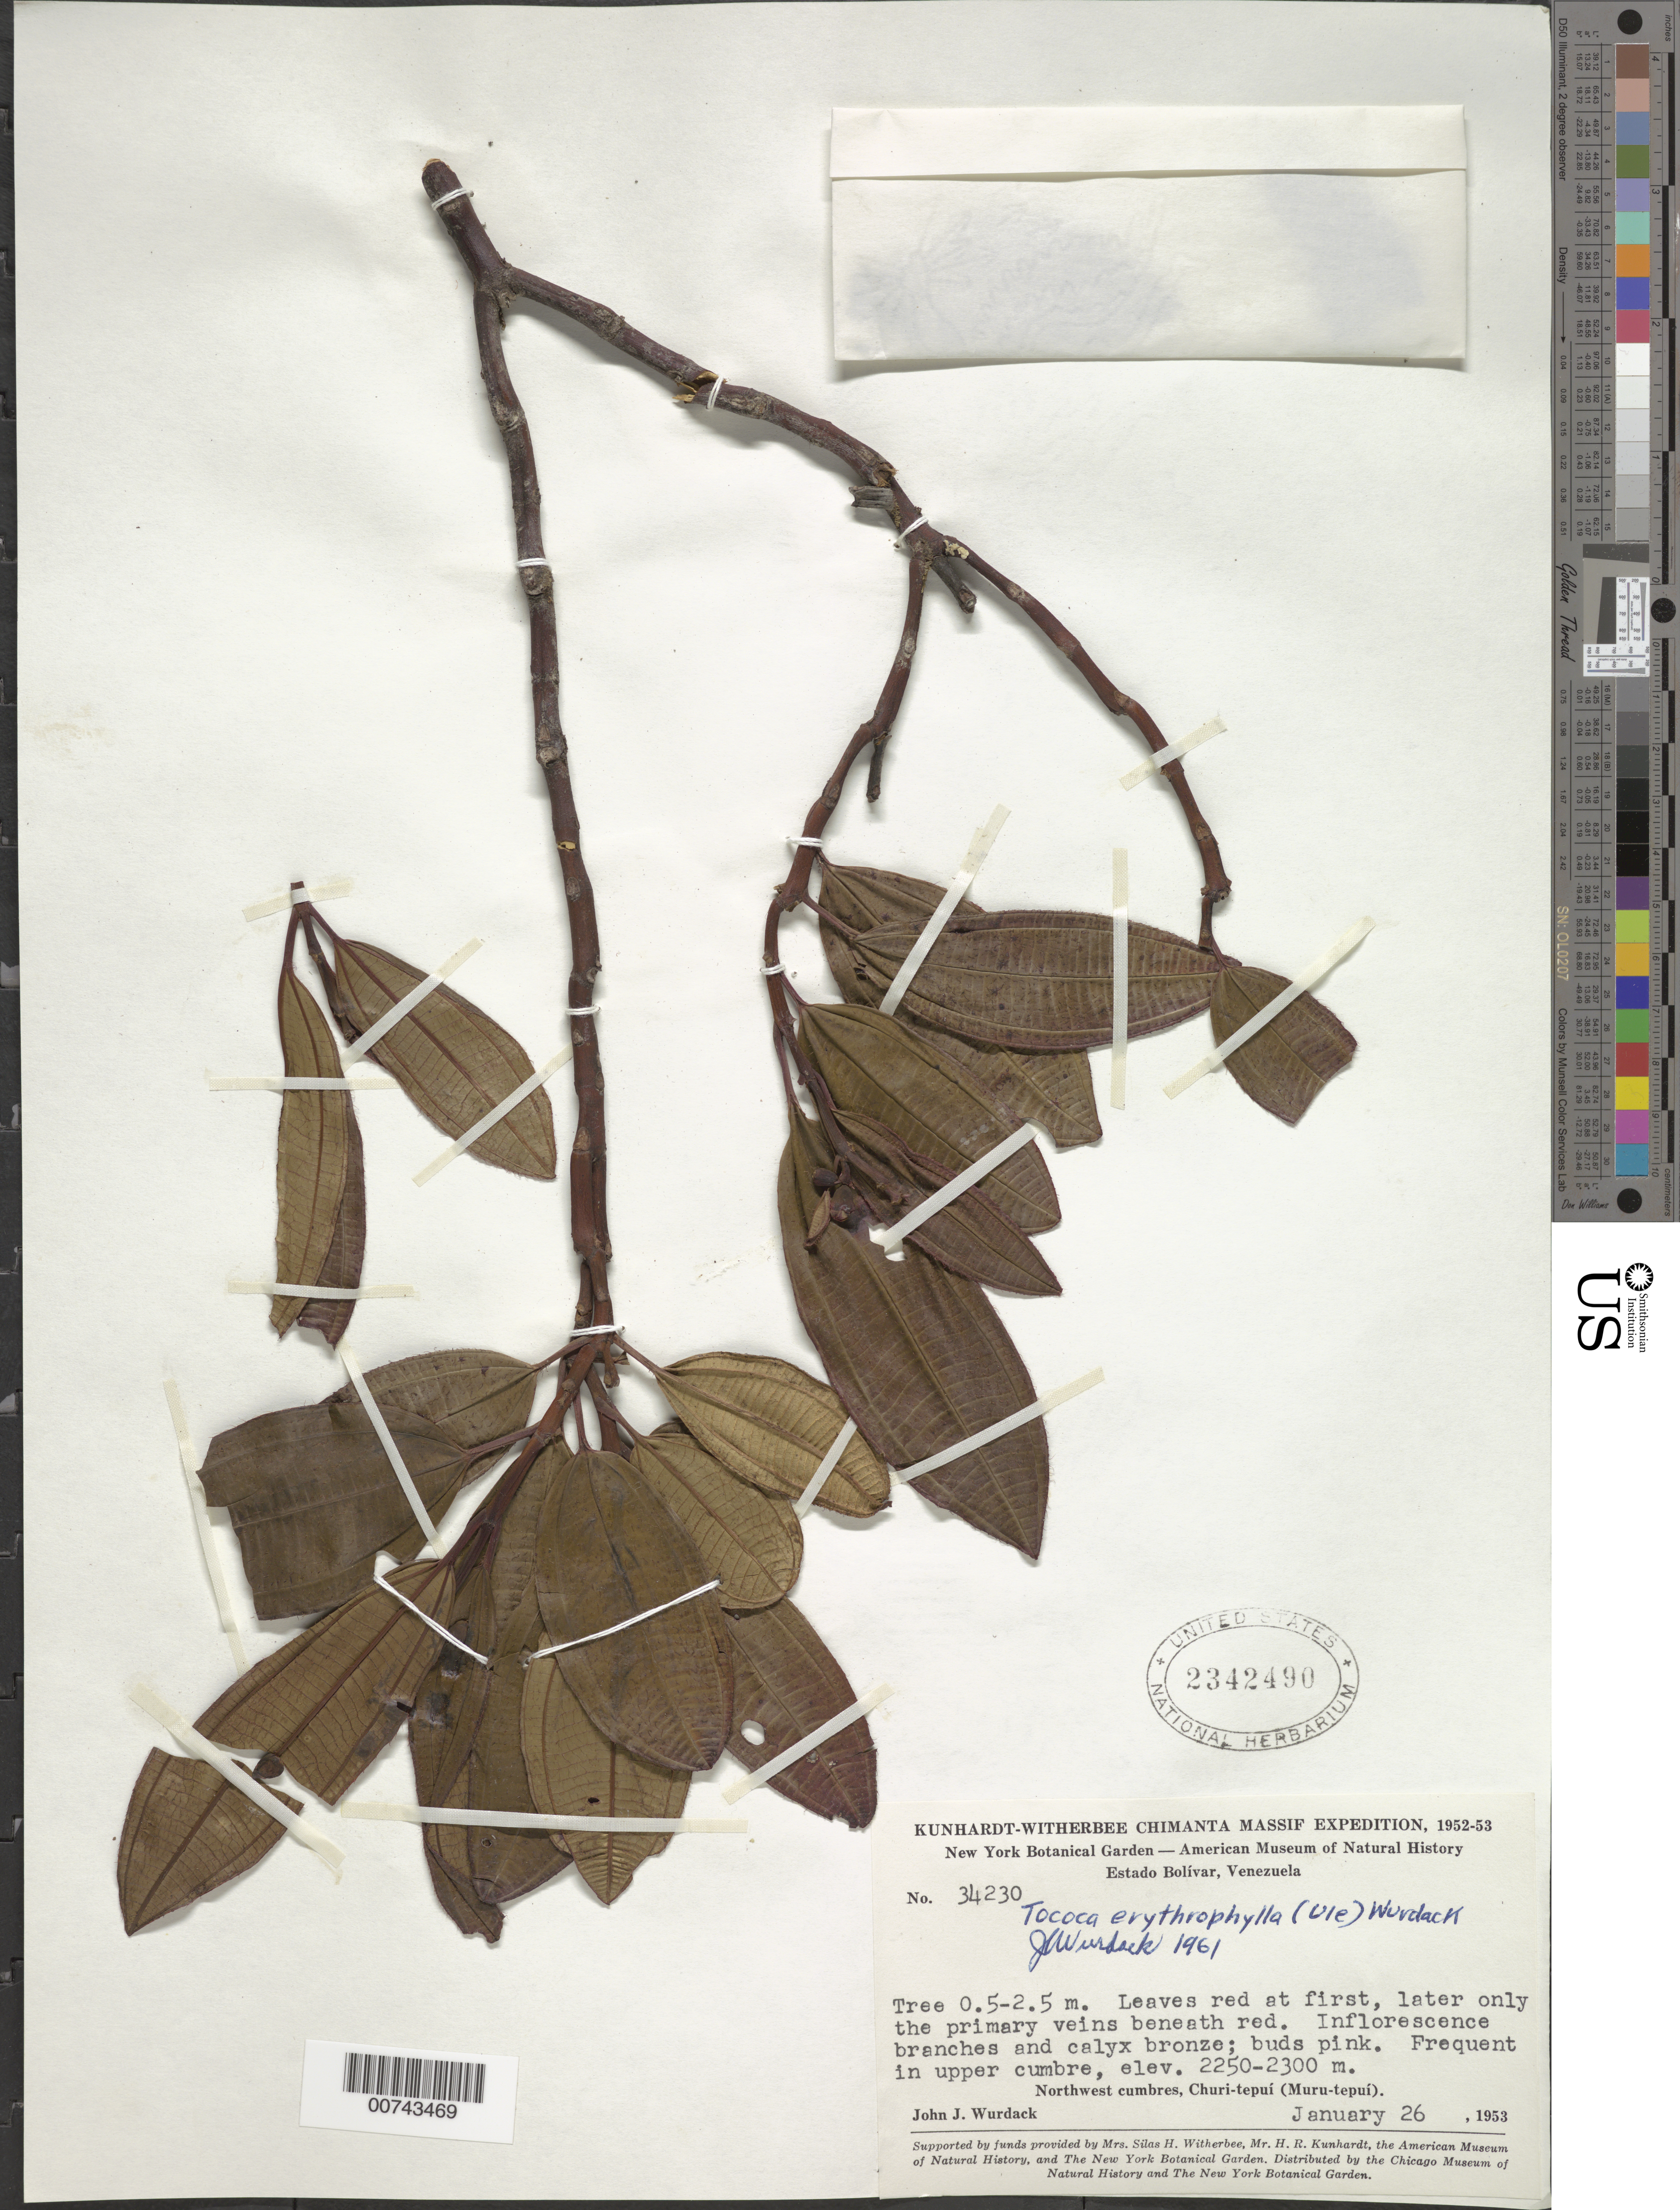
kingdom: Plantae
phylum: Tracheophyta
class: Magnoliopsida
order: Myrtales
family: Melastomataceae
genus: Tococa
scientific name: Tococa erythrophylla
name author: (Ule) Wurdack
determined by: Wurdack, John J., (US), US (UNITED STATES)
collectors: J. J. Wurdack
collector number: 34230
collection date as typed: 26-Jan-53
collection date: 1953-01-26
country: Venezuela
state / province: Bolívar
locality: Churi-tepuí (Muru-tepuí)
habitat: Northwest cumbres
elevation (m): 2250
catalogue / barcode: US 2342490